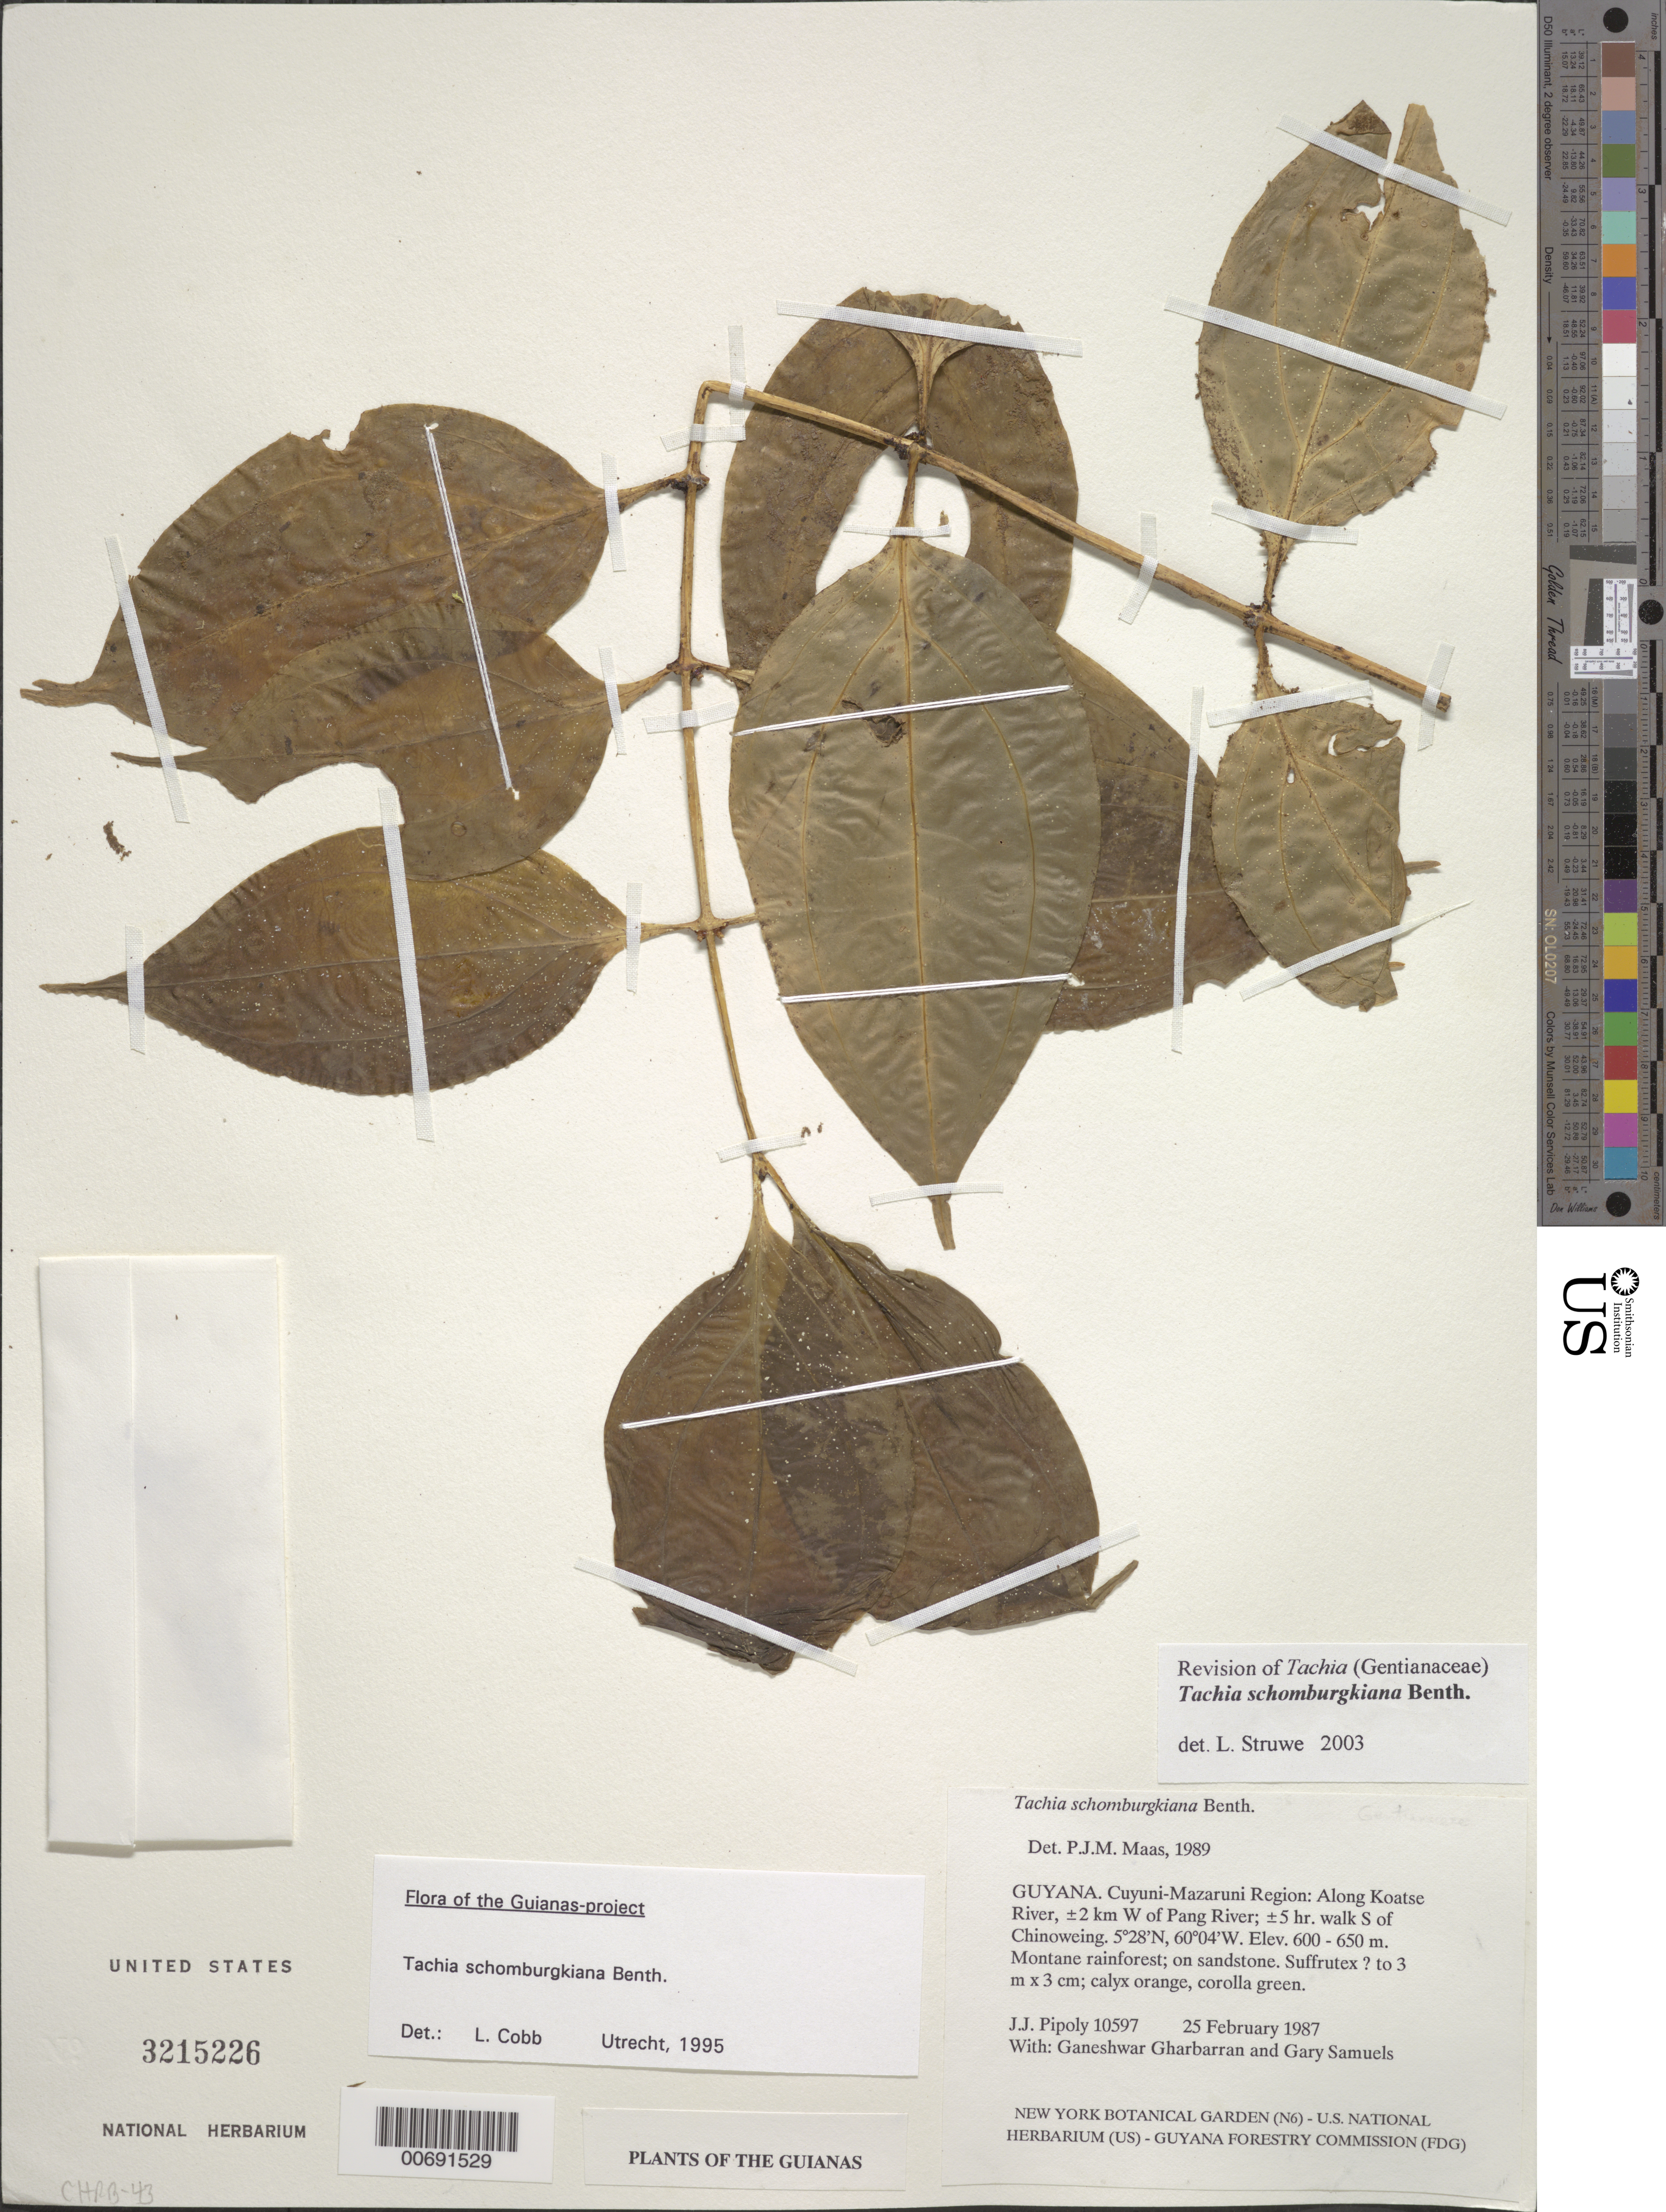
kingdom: Plantae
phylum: Tracheophyta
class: Magnoliopsida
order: Gentianales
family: Gentianaceae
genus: Tachia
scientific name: Tachia schomburgkiana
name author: Benth.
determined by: Cobb, L.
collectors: J. J. Pipoly, G. Gharbarran & G. Samuels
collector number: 10597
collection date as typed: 25 February 1987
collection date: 1987-02-25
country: Guyana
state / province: Cuyuni-Mazaruni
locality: Along Koatse River, ±2 km W of Pong River; ±5 hr. walk S of Chinoweing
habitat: Montane rainforest; on sandstone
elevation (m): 600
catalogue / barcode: US 3215226